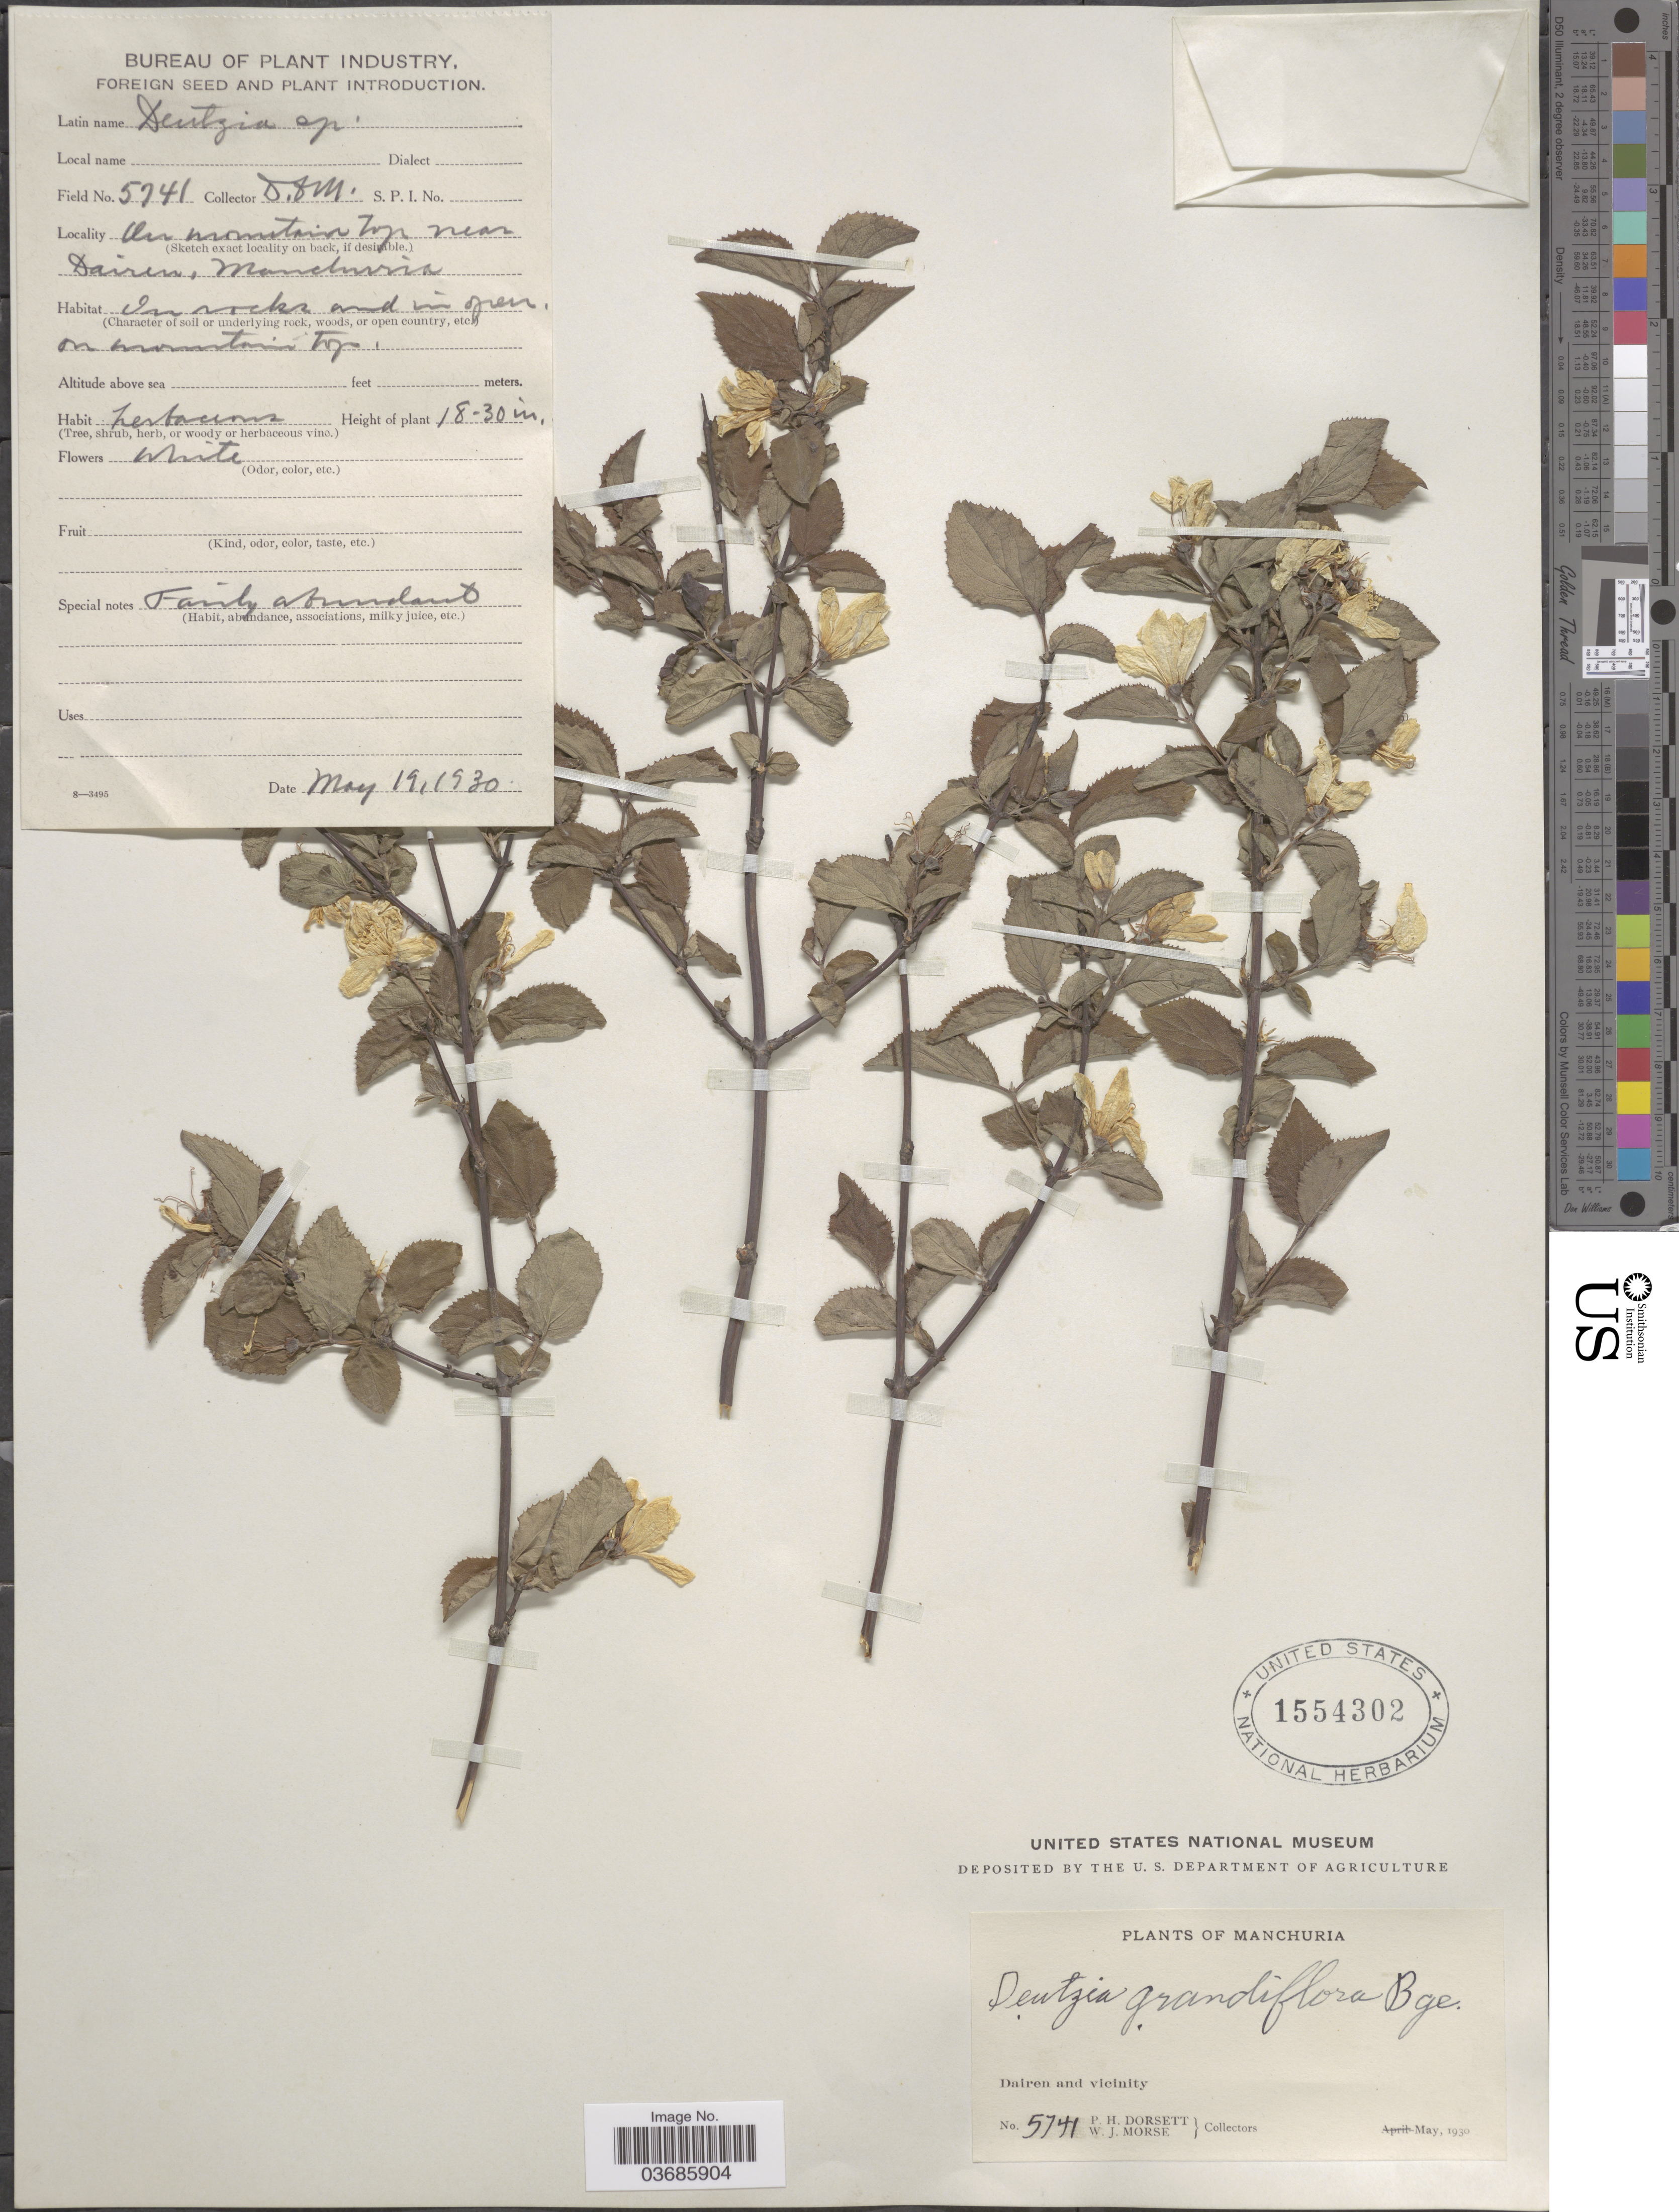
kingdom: Plantae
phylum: Tracheophyta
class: Magnoliopsida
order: Cornales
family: Hydrangeaceae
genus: Deutzia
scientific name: Deutzia grandiflora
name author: Bunge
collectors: P. H. Dorsett & W. J. Morse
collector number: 5741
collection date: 1930-05-19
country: China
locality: Manchuria. Dairen and vicinity. On mountain top near Dairen, Manchuria.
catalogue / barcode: US 1554302